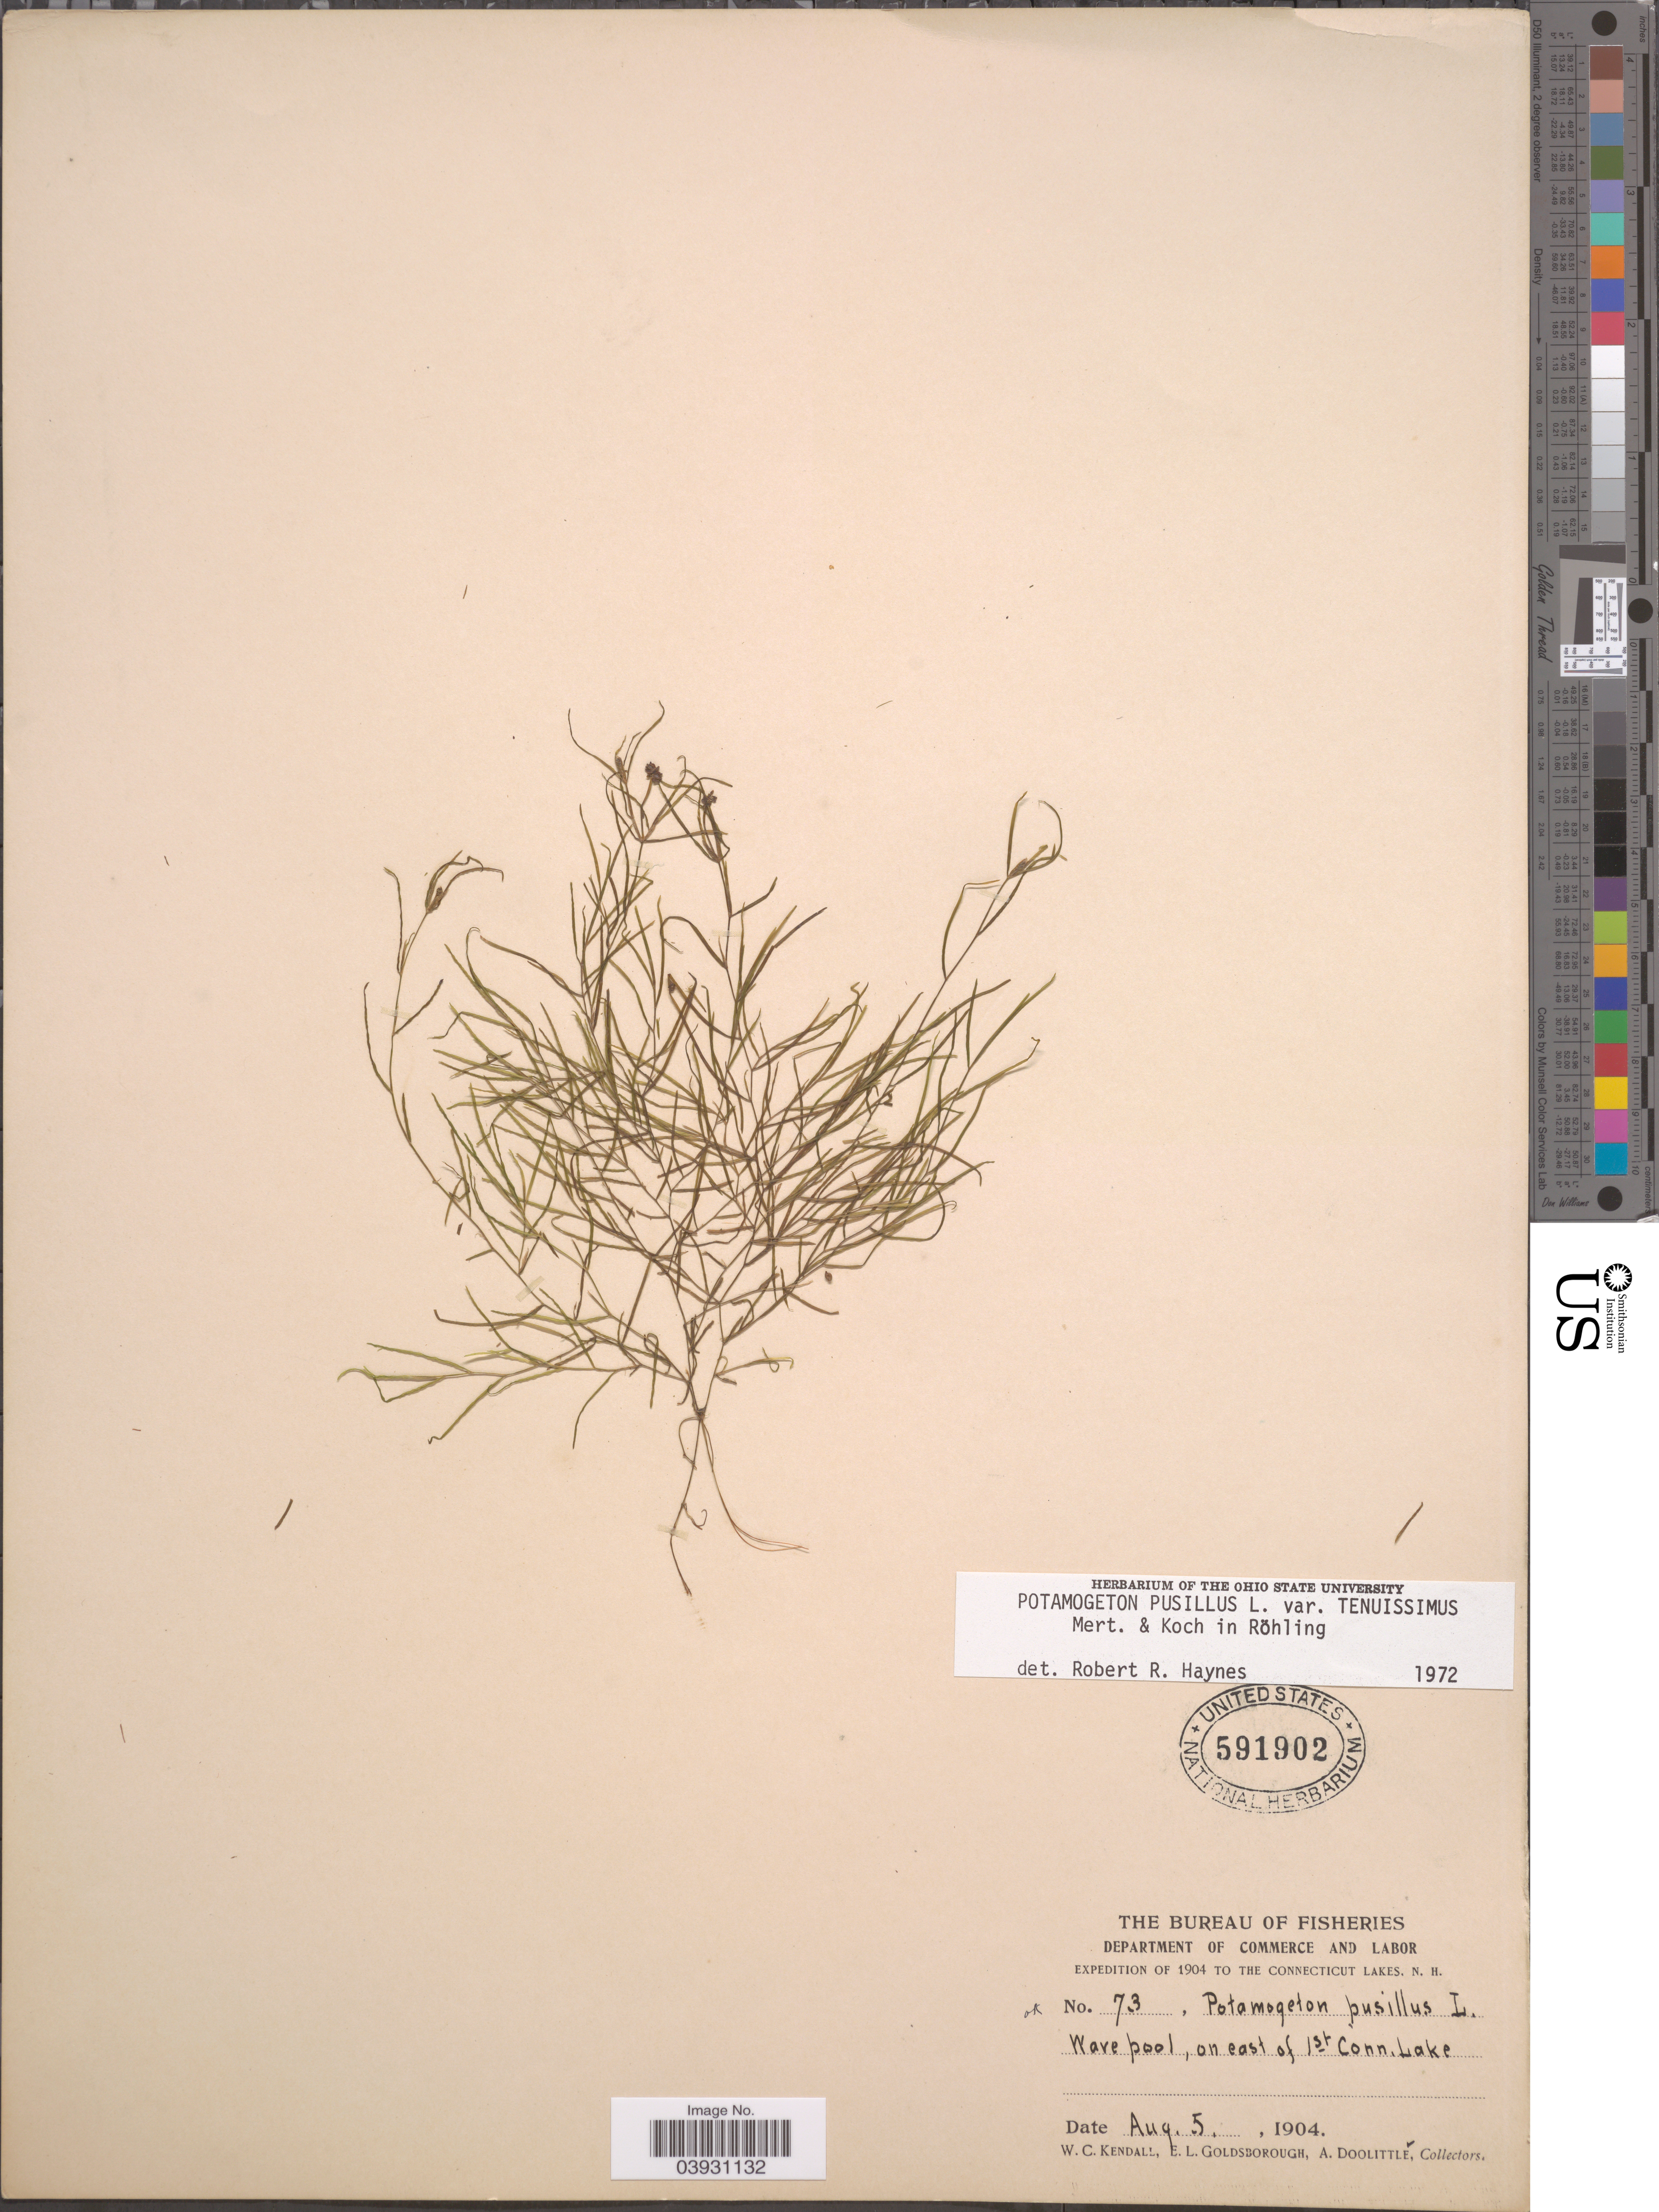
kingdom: Plantae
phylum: Tracheophyta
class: Liliopsida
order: Alismatales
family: Potamogetonaceae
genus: Potamogeton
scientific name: Potamogeton pusillus subsp. tenuissimus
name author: Mert. & W.D.J. Koch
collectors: W. Kendall, E. Goldsborough & A. Doolittle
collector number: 73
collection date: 1904-08-05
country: United States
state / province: New Hampshire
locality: The Connecticut Lakes. Wave pool on east of 1st Conn. Lake.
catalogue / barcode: US 591902